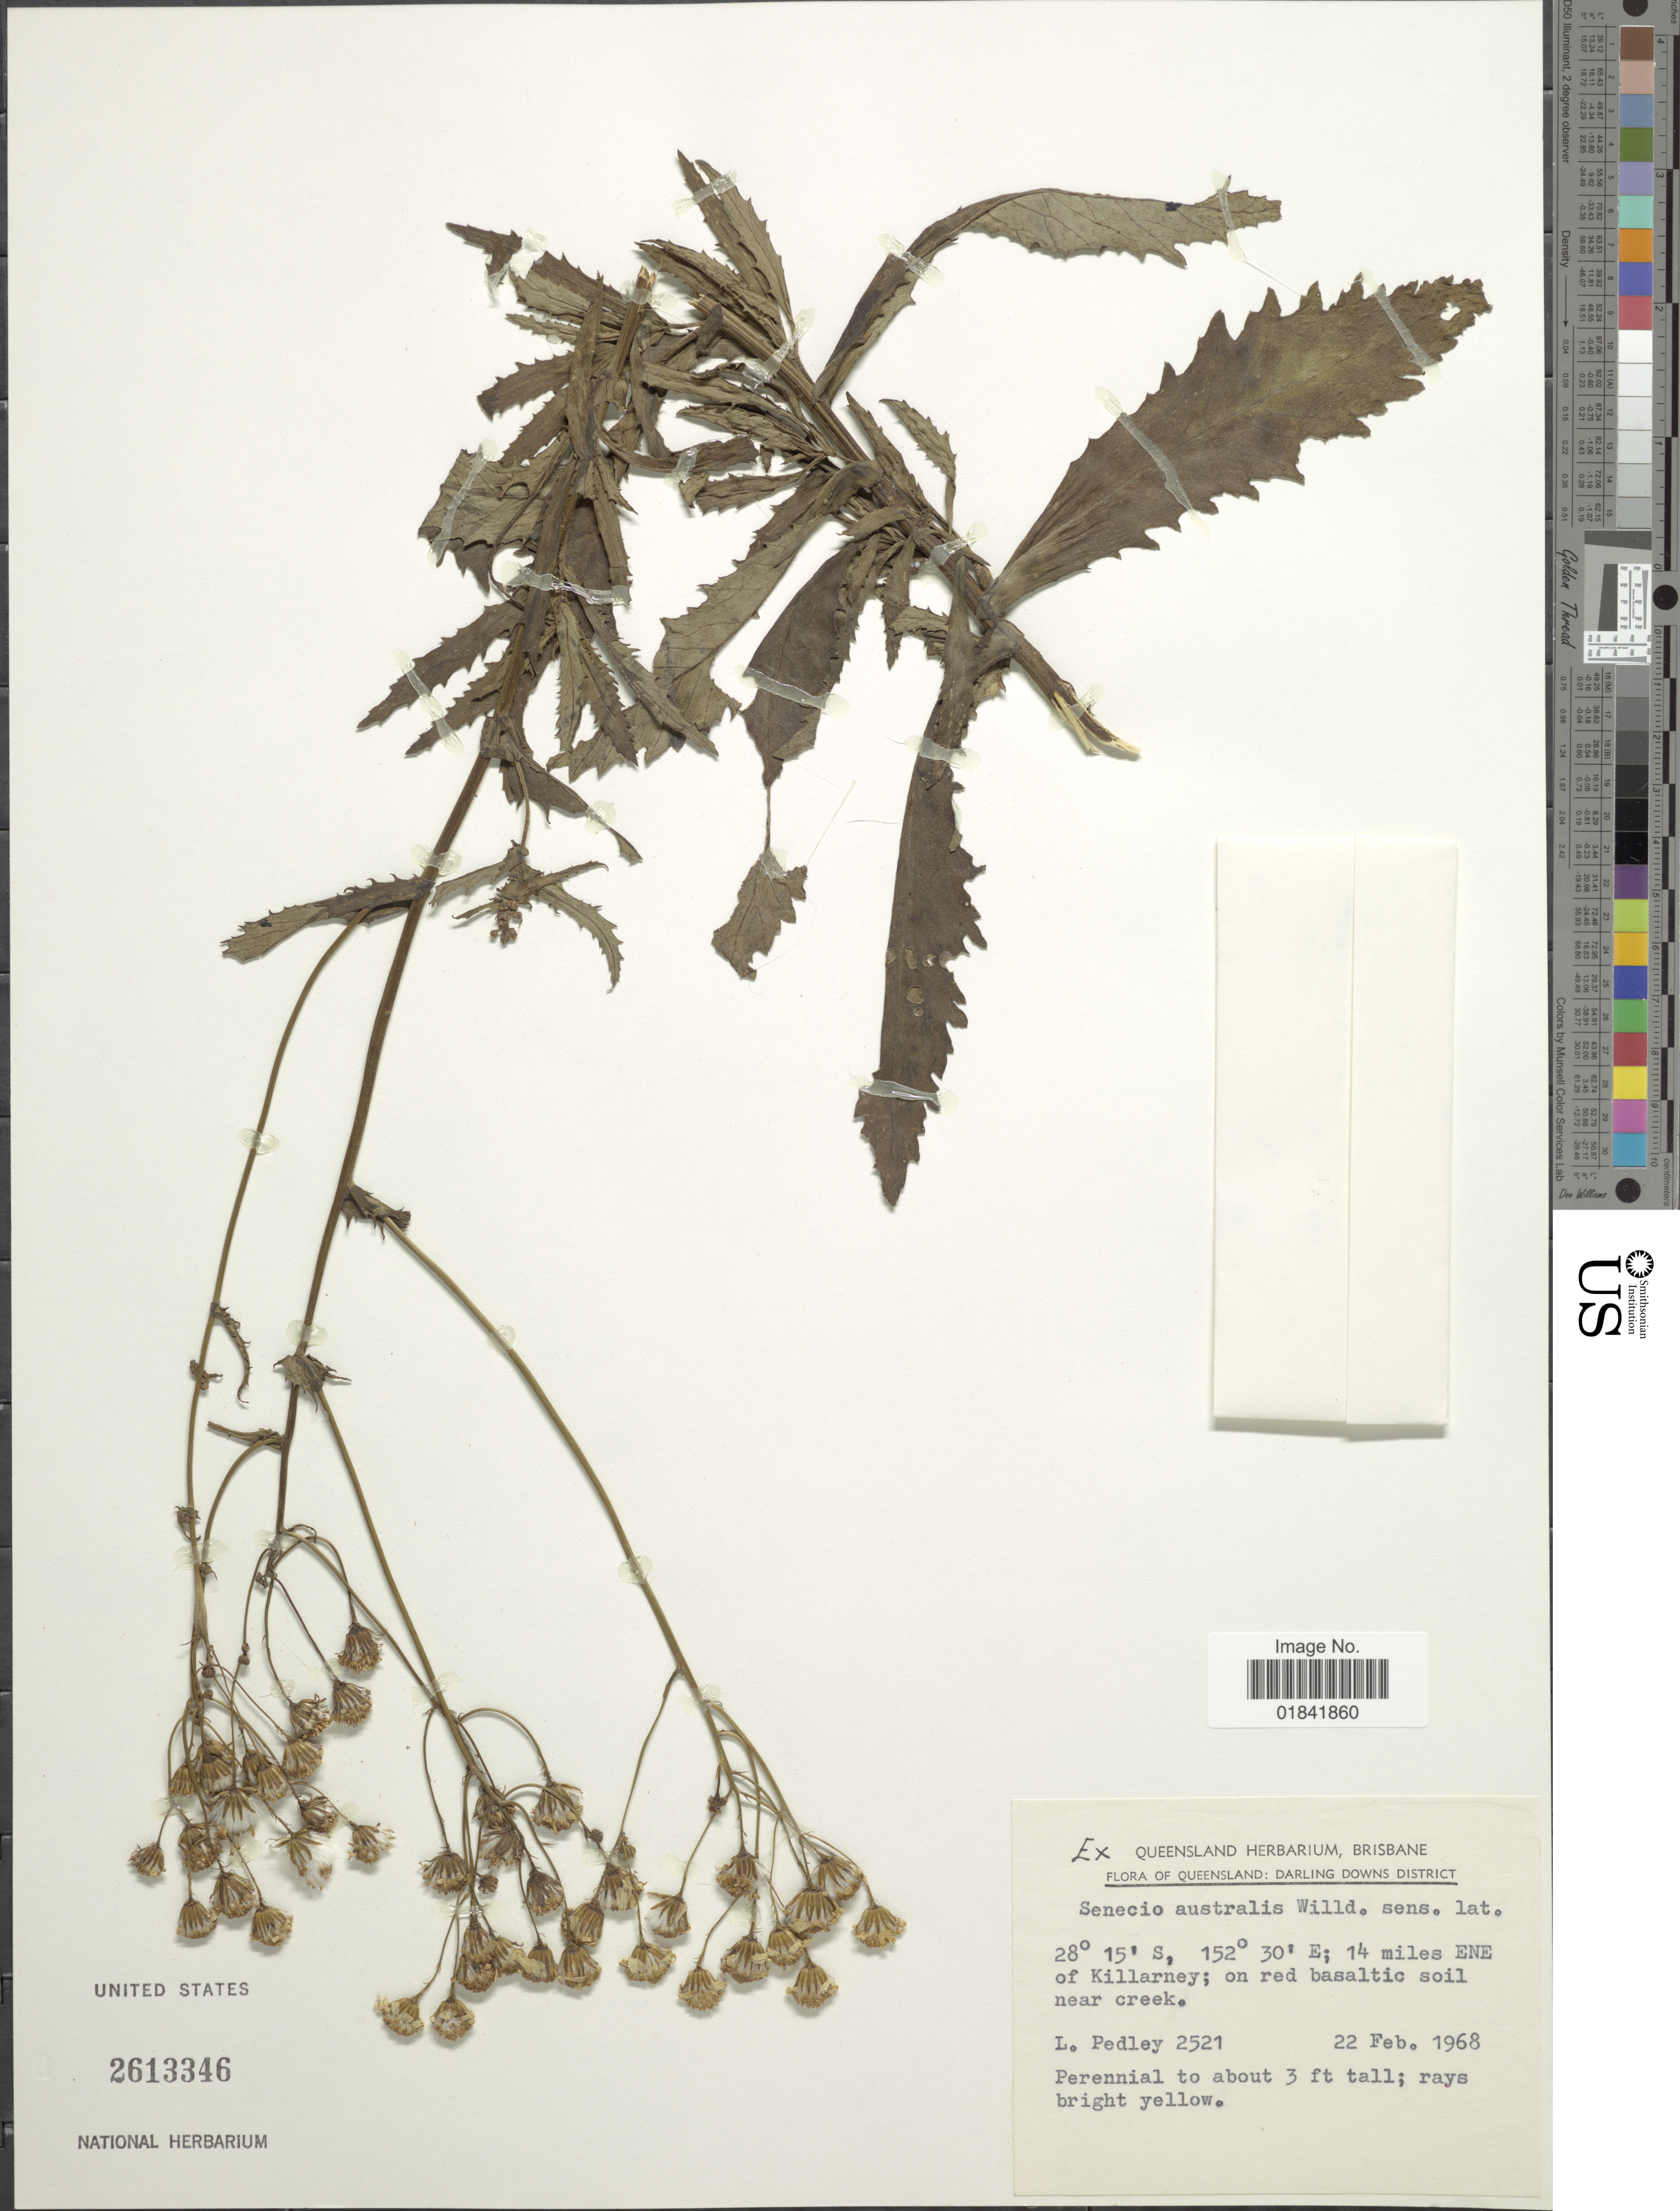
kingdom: Plantae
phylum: Tracheophyta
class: Magnoliopsida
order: Asterales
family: Asteraceae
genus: Senecio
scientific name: Senecio australis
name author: Willd.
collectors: L. Pedley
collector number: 2521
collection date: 1968-02-22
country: Australia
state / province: Queensland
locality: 14 mileas ENE of Killarney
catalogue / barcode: US 2613346